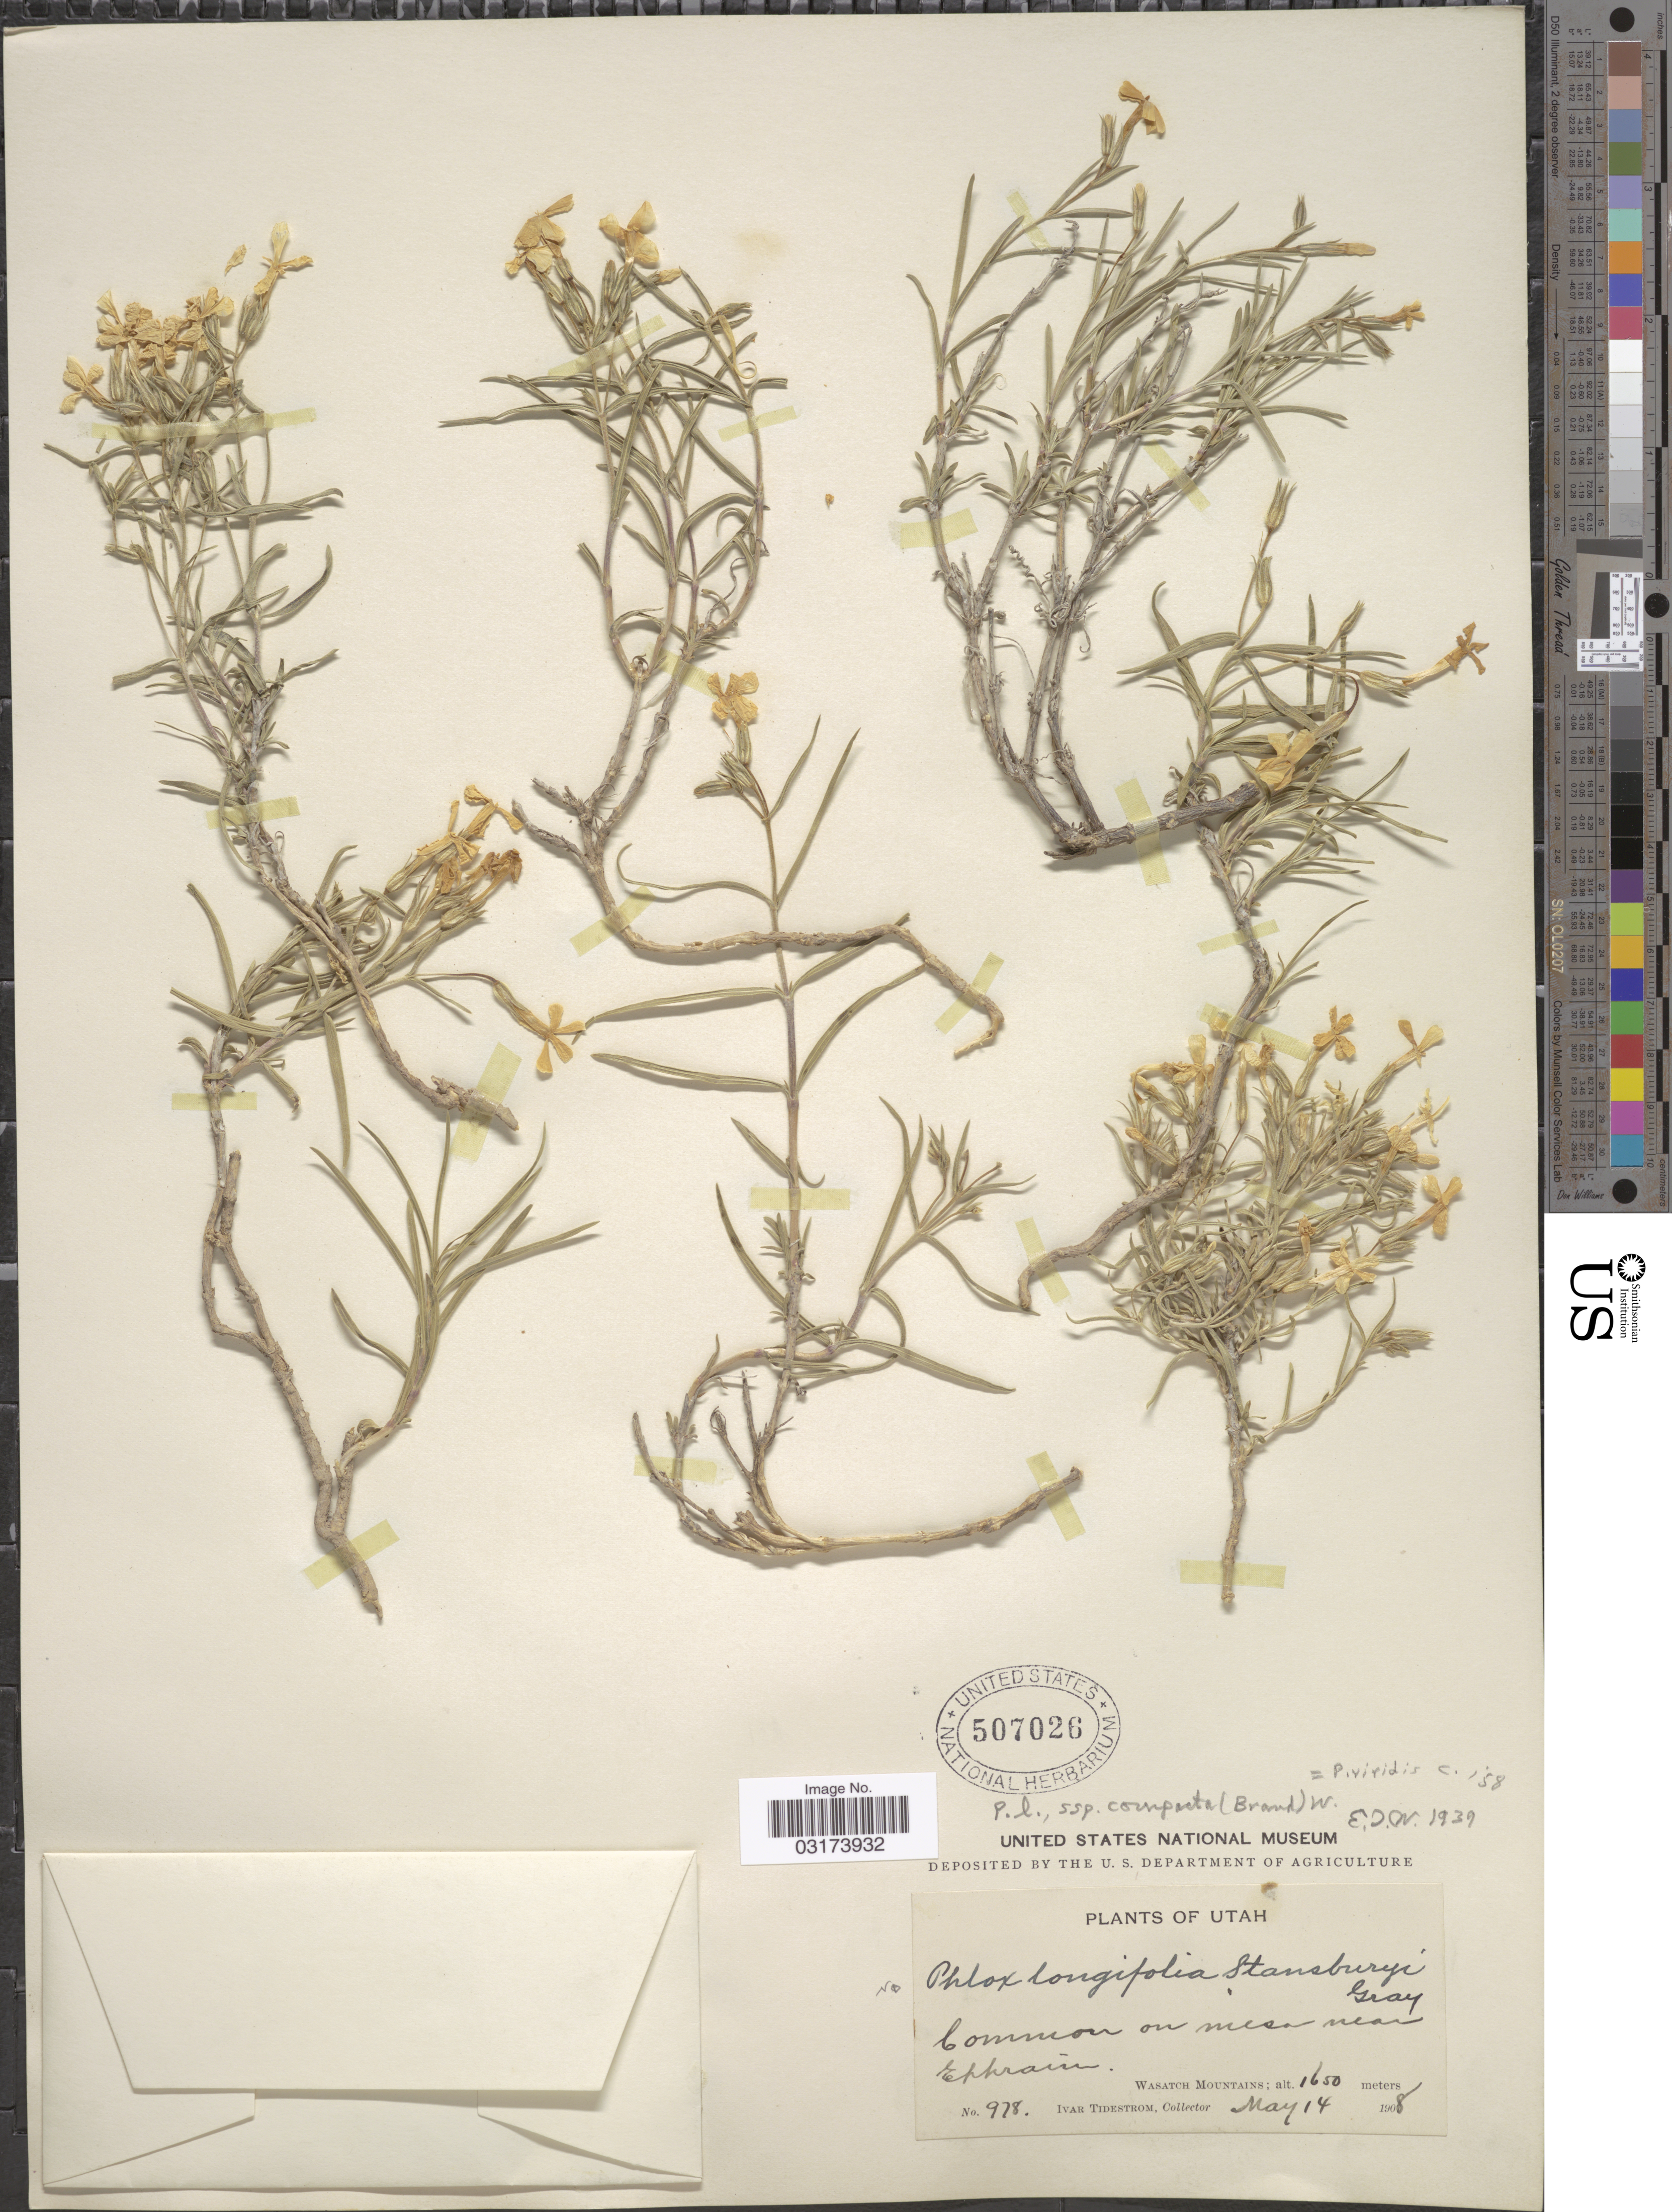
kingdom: Plantae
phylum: Tracheophyta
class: Magnoliopsida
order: Ericales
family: Polemoniaceae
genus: Phlox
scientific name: Phlox longifolia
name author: Nutt.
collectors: I. F. Tidestrom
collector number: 978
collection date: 1908-05-14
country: United States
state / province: Utah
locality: Common on mesa near Ephraim. Wasatch Mountains.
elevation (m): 1650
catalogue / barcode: US 507026